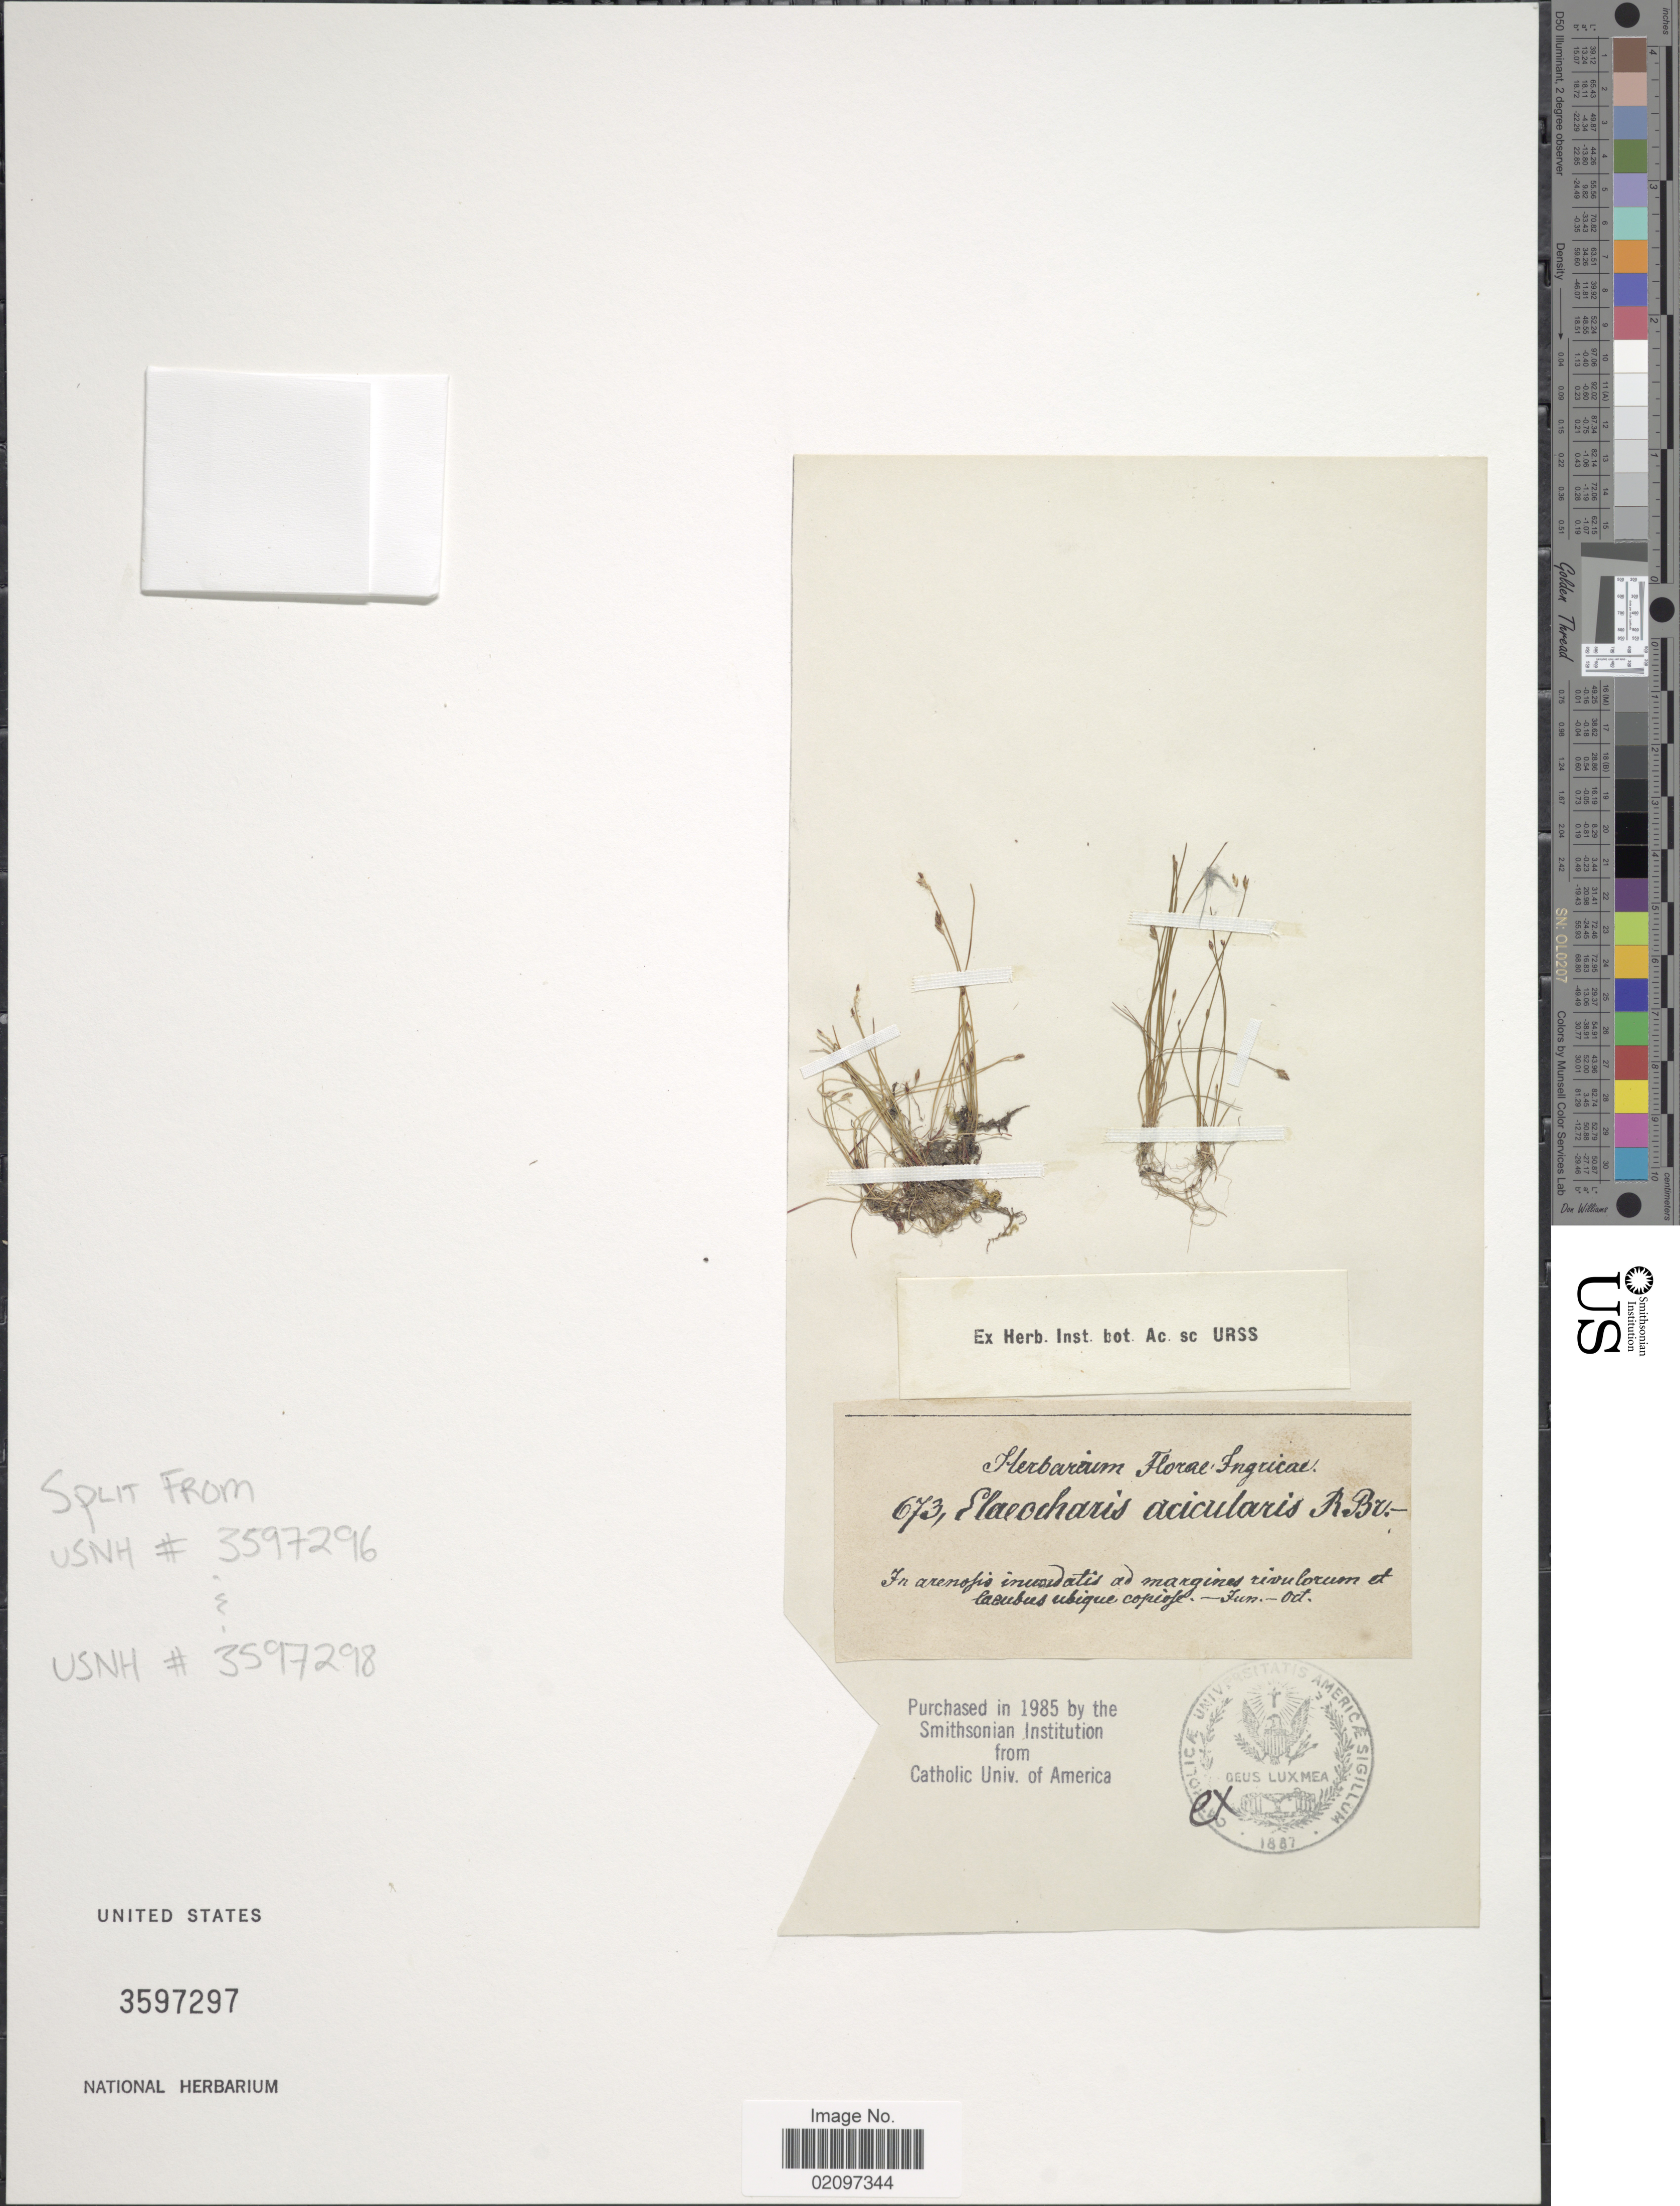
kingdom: Plantae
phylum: Tracheophyta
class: Liliopsida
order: Poales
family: Cyperaceae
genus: Eleocharis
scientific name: Eleocharis acicularis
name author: (L.) Roem. & Schult.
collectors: Herbarium Florae Ingricae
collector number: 673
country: Russian Federation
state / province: Leningrad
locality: In arenosis inundatis ad margines rivulorum et lacubus ubique copiose.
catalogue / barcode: US 3597297